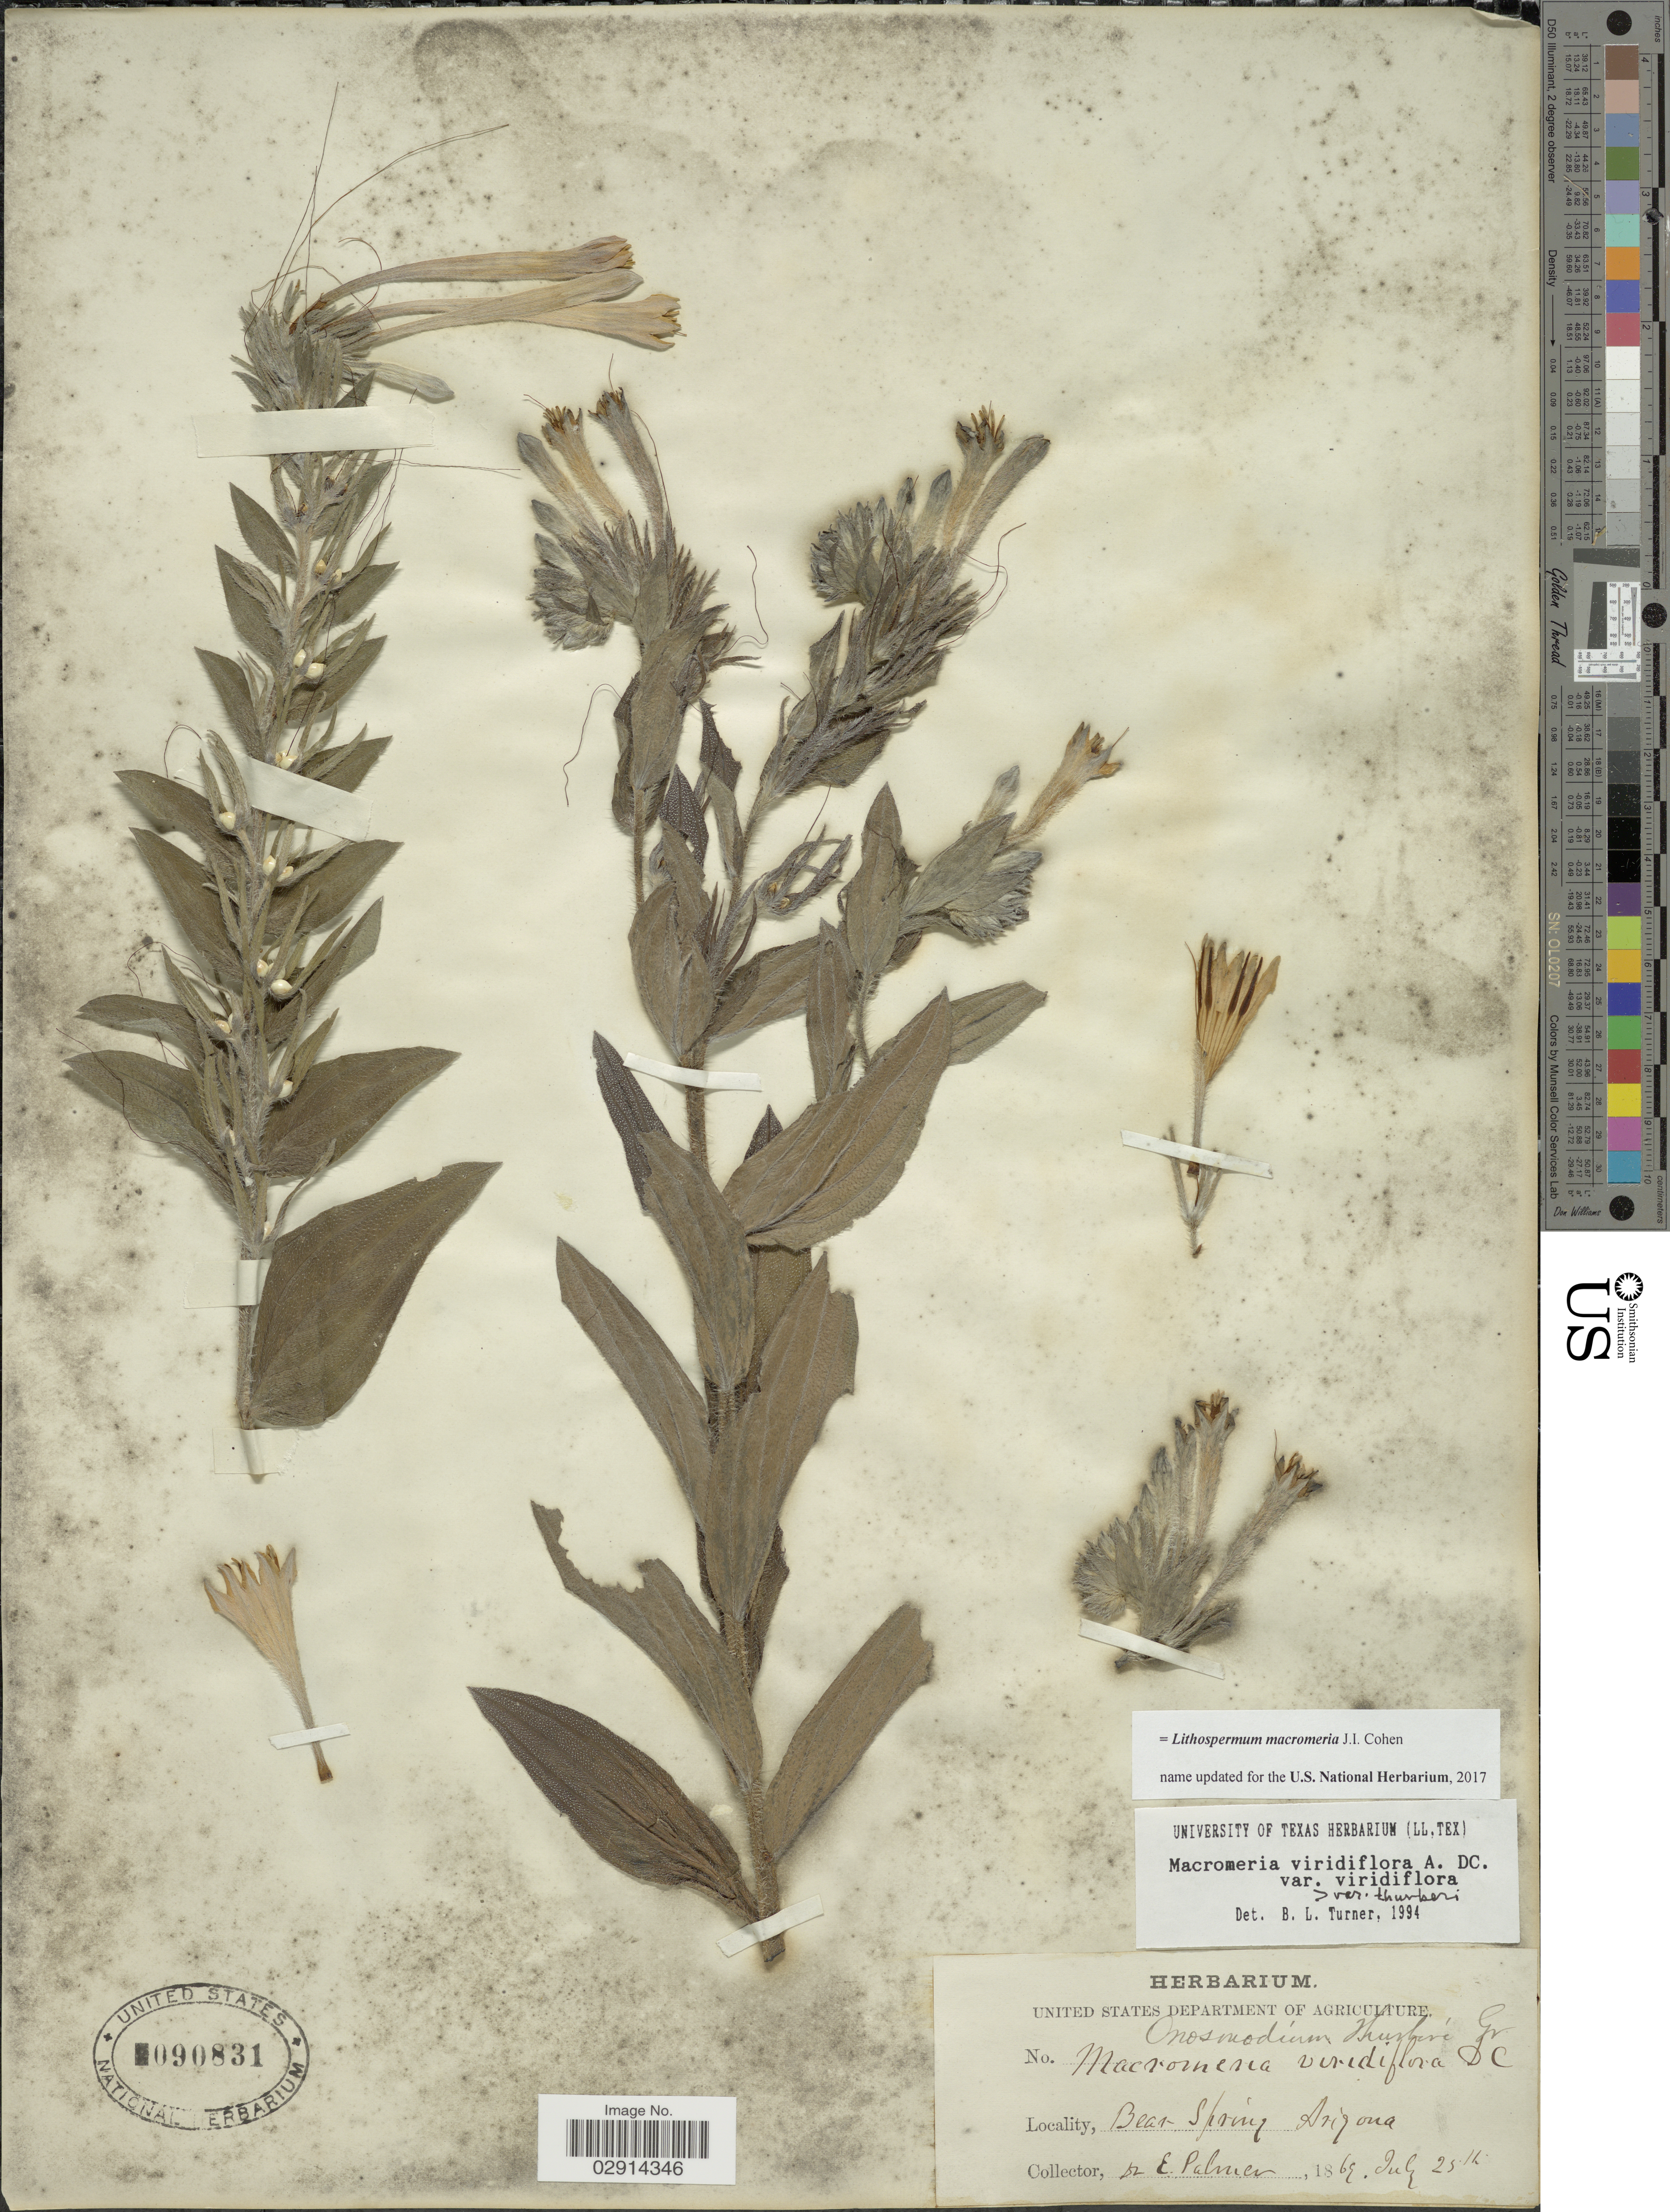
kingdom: Plantae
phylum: Tracheophyta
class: Magnoliopsida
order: Boraginales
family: Boraginaceae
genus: Lithospermum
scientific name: Lithospermum macromeria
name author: Cohen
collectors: E. Palmer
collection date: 1869-07-25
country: United States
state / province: Arizona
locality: Bear Spring.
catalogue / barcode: US 90831